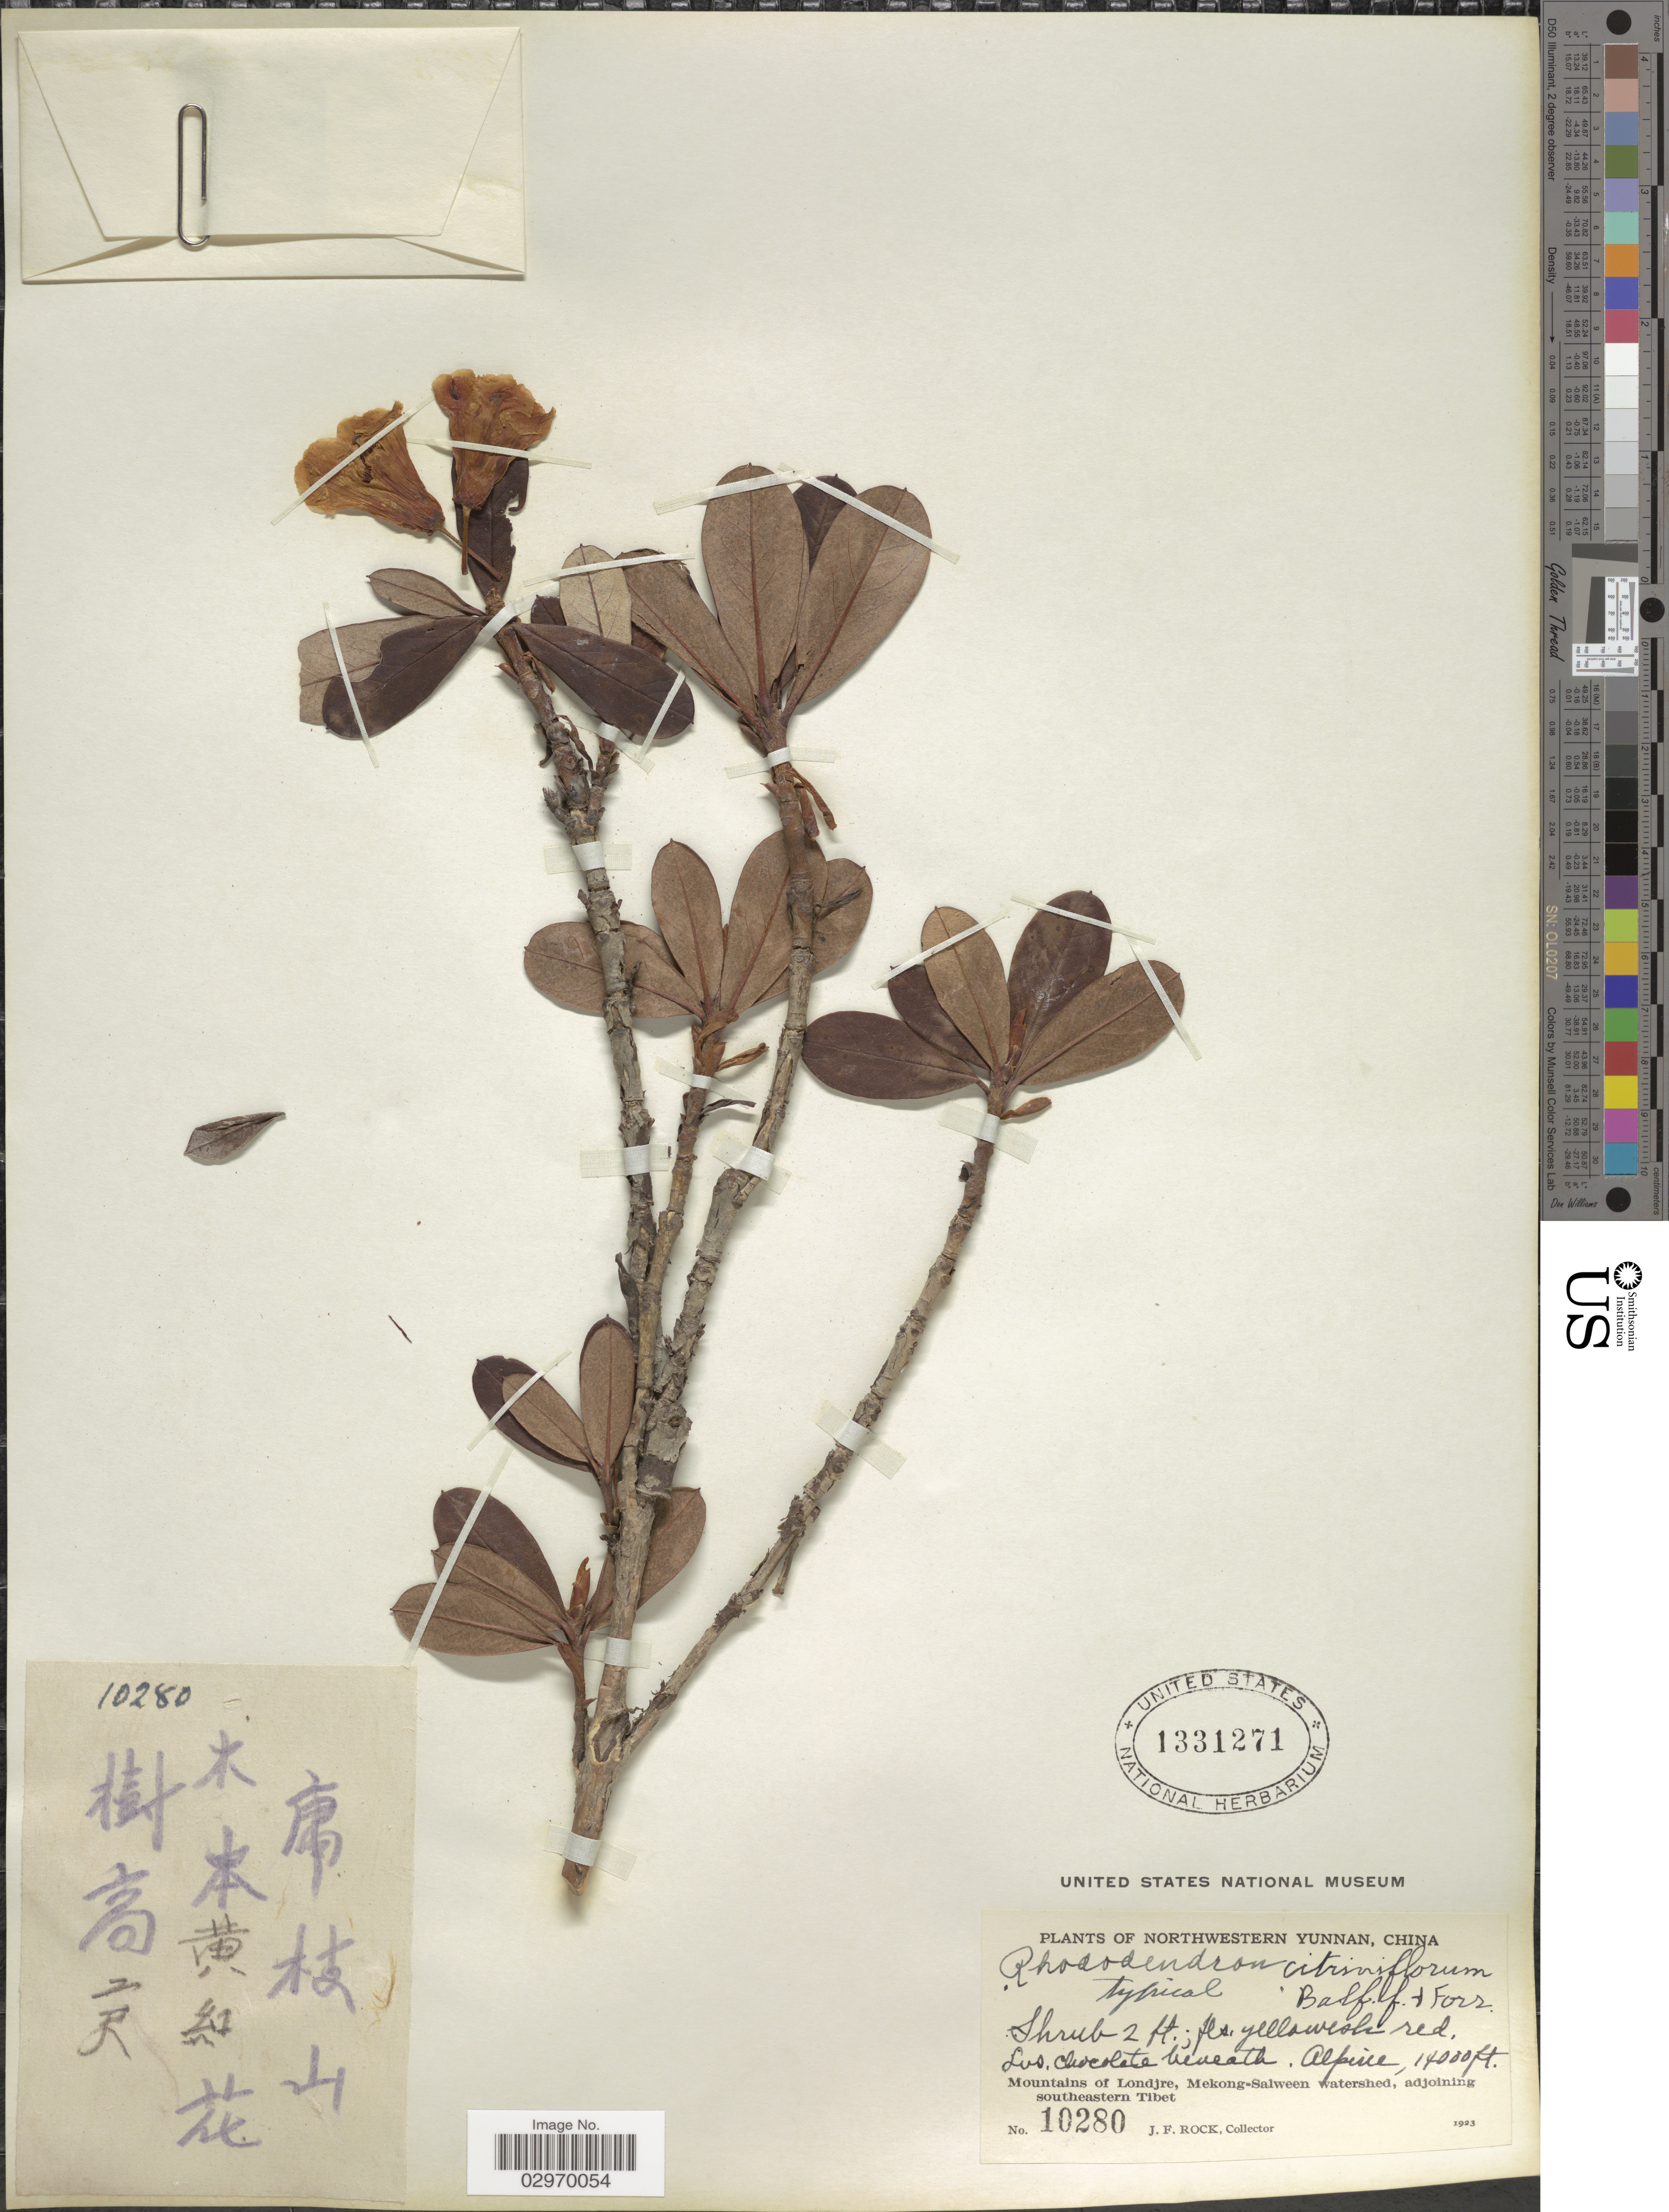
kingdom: Plantae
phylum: Tracheophyta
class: Magnoliopsida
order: Ericales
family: Ericaceae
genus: Rhododendron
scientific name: Rhododendron citriniflorum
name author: Balf. f. & Forrest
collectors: J. Rock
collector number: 10280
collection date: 1923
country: China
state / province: Yunnan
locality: Northwestern Yunnan. Mountains of Londjre, Mekong-Salween watershed, adjoining southeastern Tibet.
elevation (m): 4267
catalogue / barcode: US 1331271